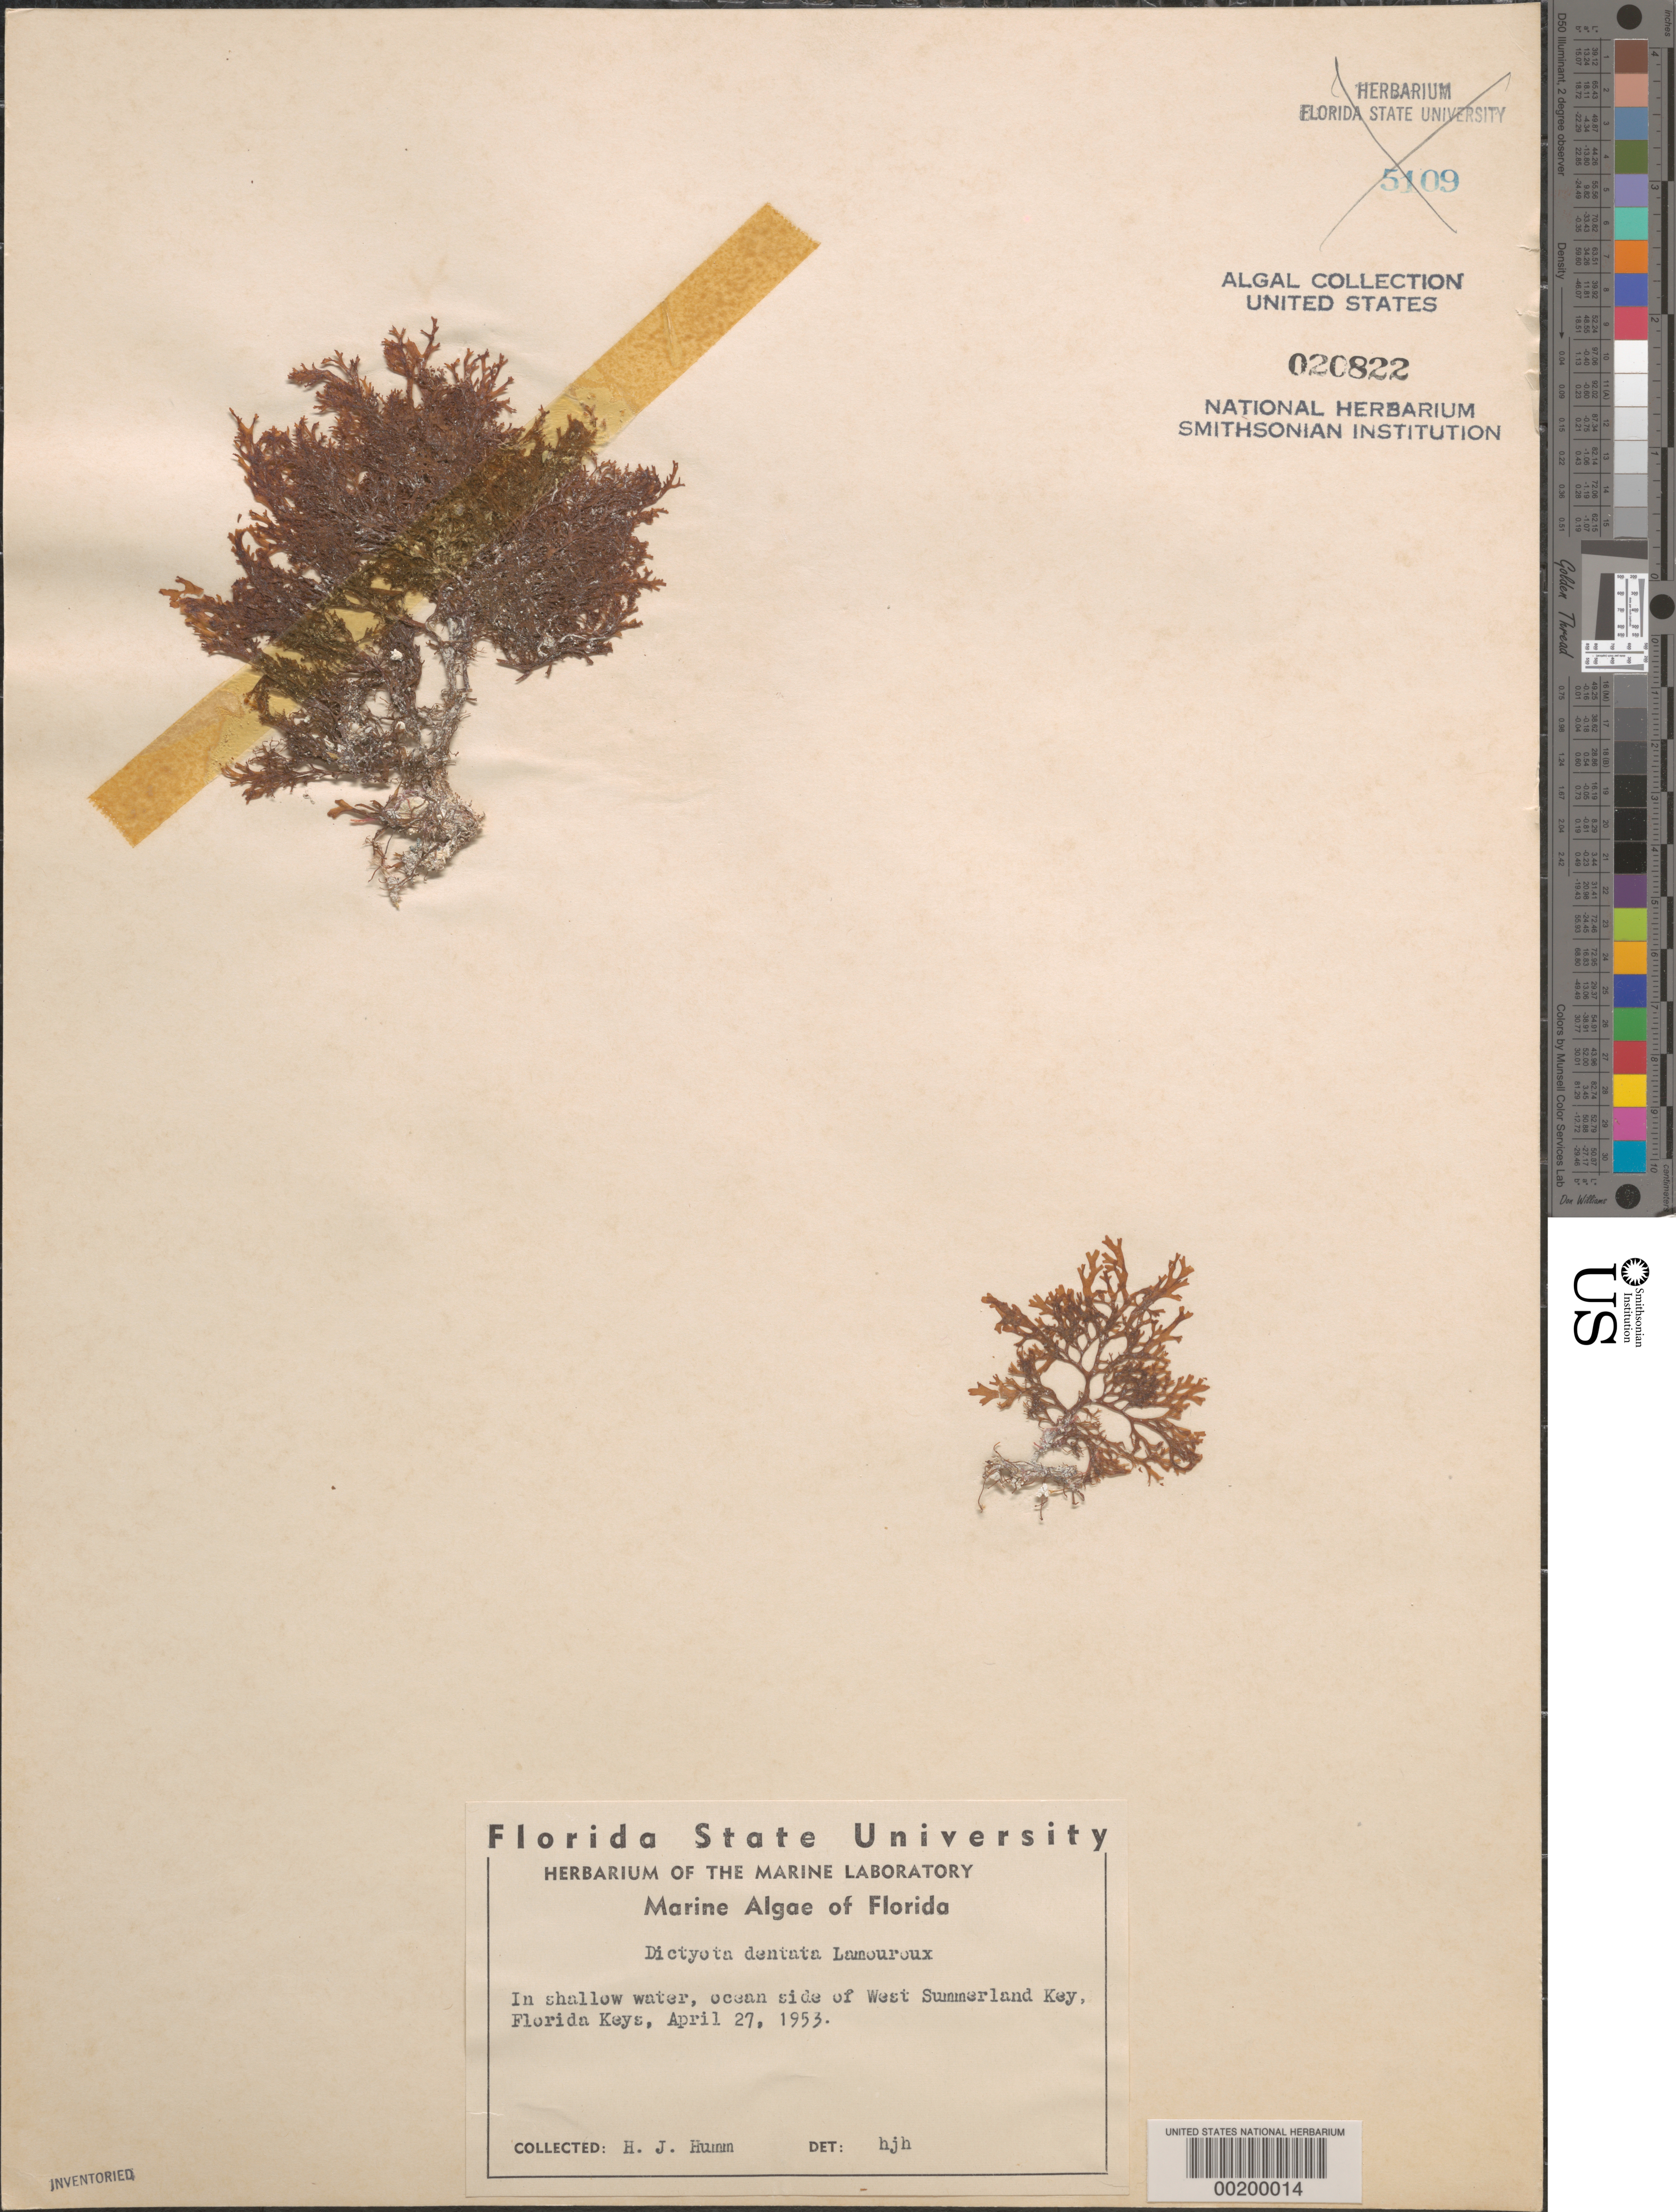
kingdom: Chromista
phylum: Ochrophyta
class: Phaeophyceae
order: Dictyotales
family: Dictyotaceae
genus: Dictyota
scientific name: Dictyota mertensii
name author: (C. Mart.) Kütz.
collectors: H. J. Humm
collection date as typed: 27 Apr 1953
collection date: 1953-04-27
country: United States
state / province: Florida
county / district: Monroe County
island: West Summerland Key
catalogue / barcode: US 20822